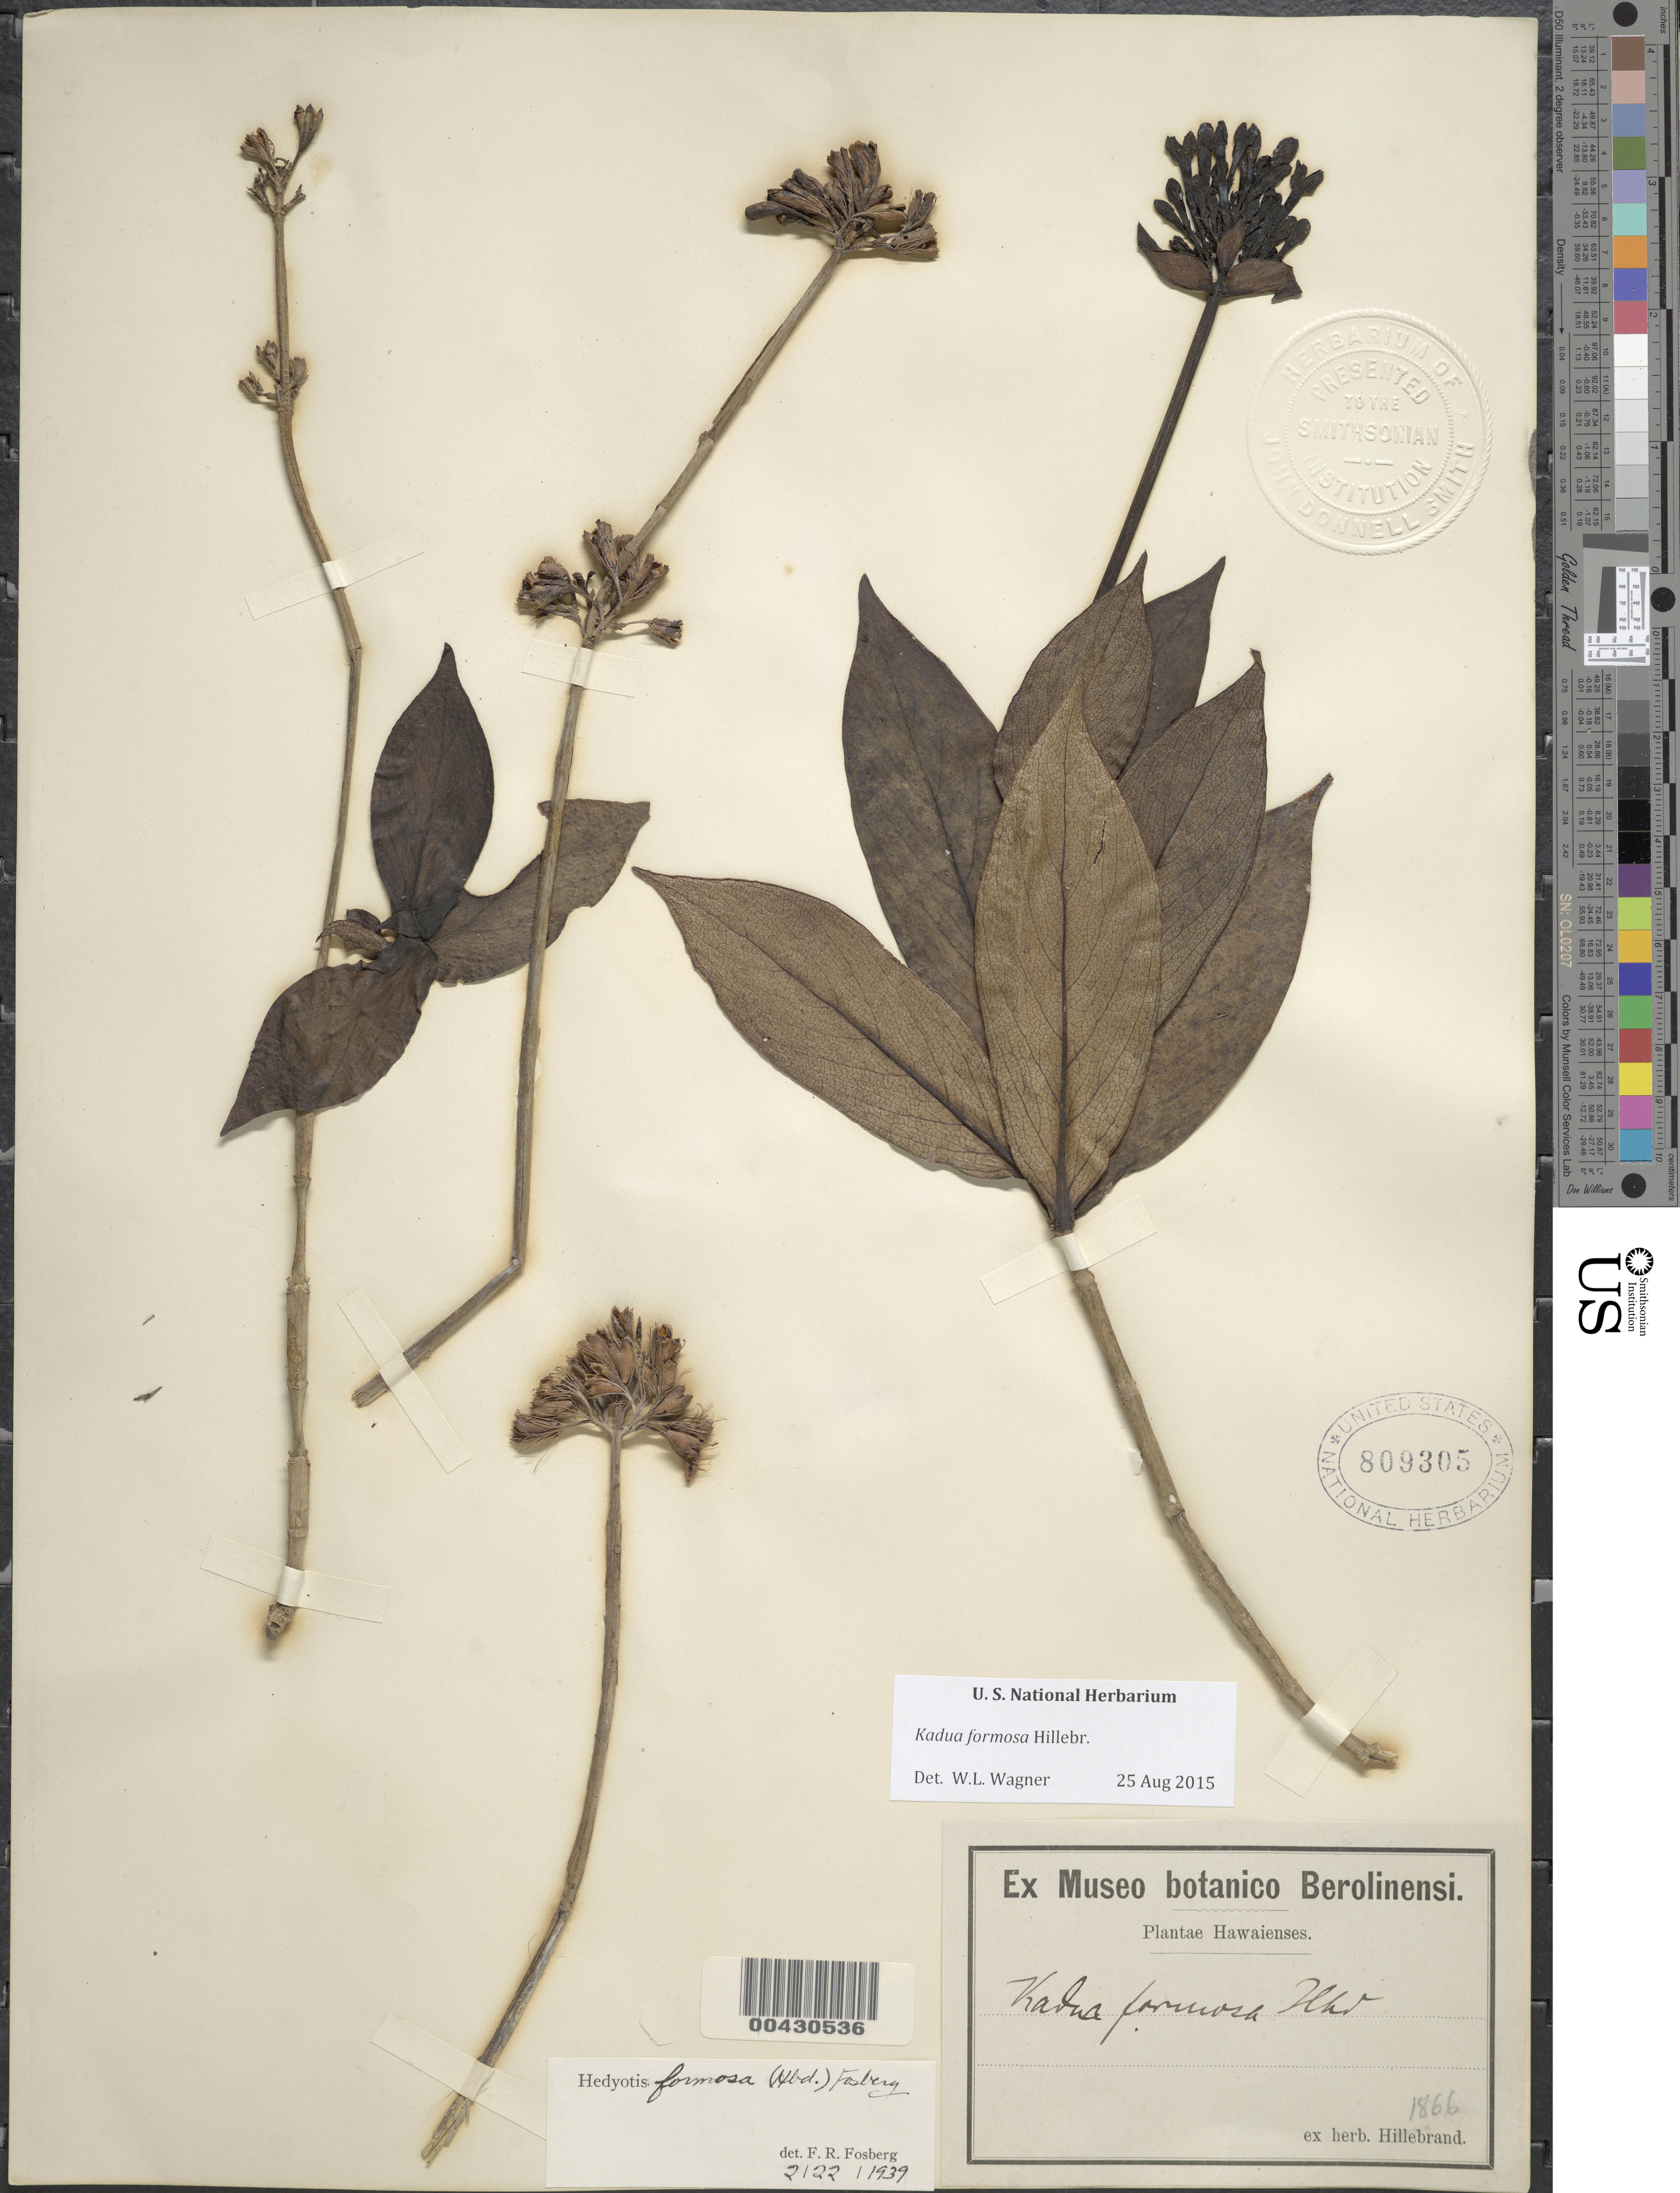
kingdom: Plantae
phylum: Tracheophyta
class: Magnoliopsida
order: Gentianales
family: Rubiaceae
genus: Kadua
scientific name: Kadua formosa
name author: Hillebr.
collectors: W. Hillebrand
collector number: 1866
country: United States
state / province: Hawaii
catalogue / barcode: US 809305